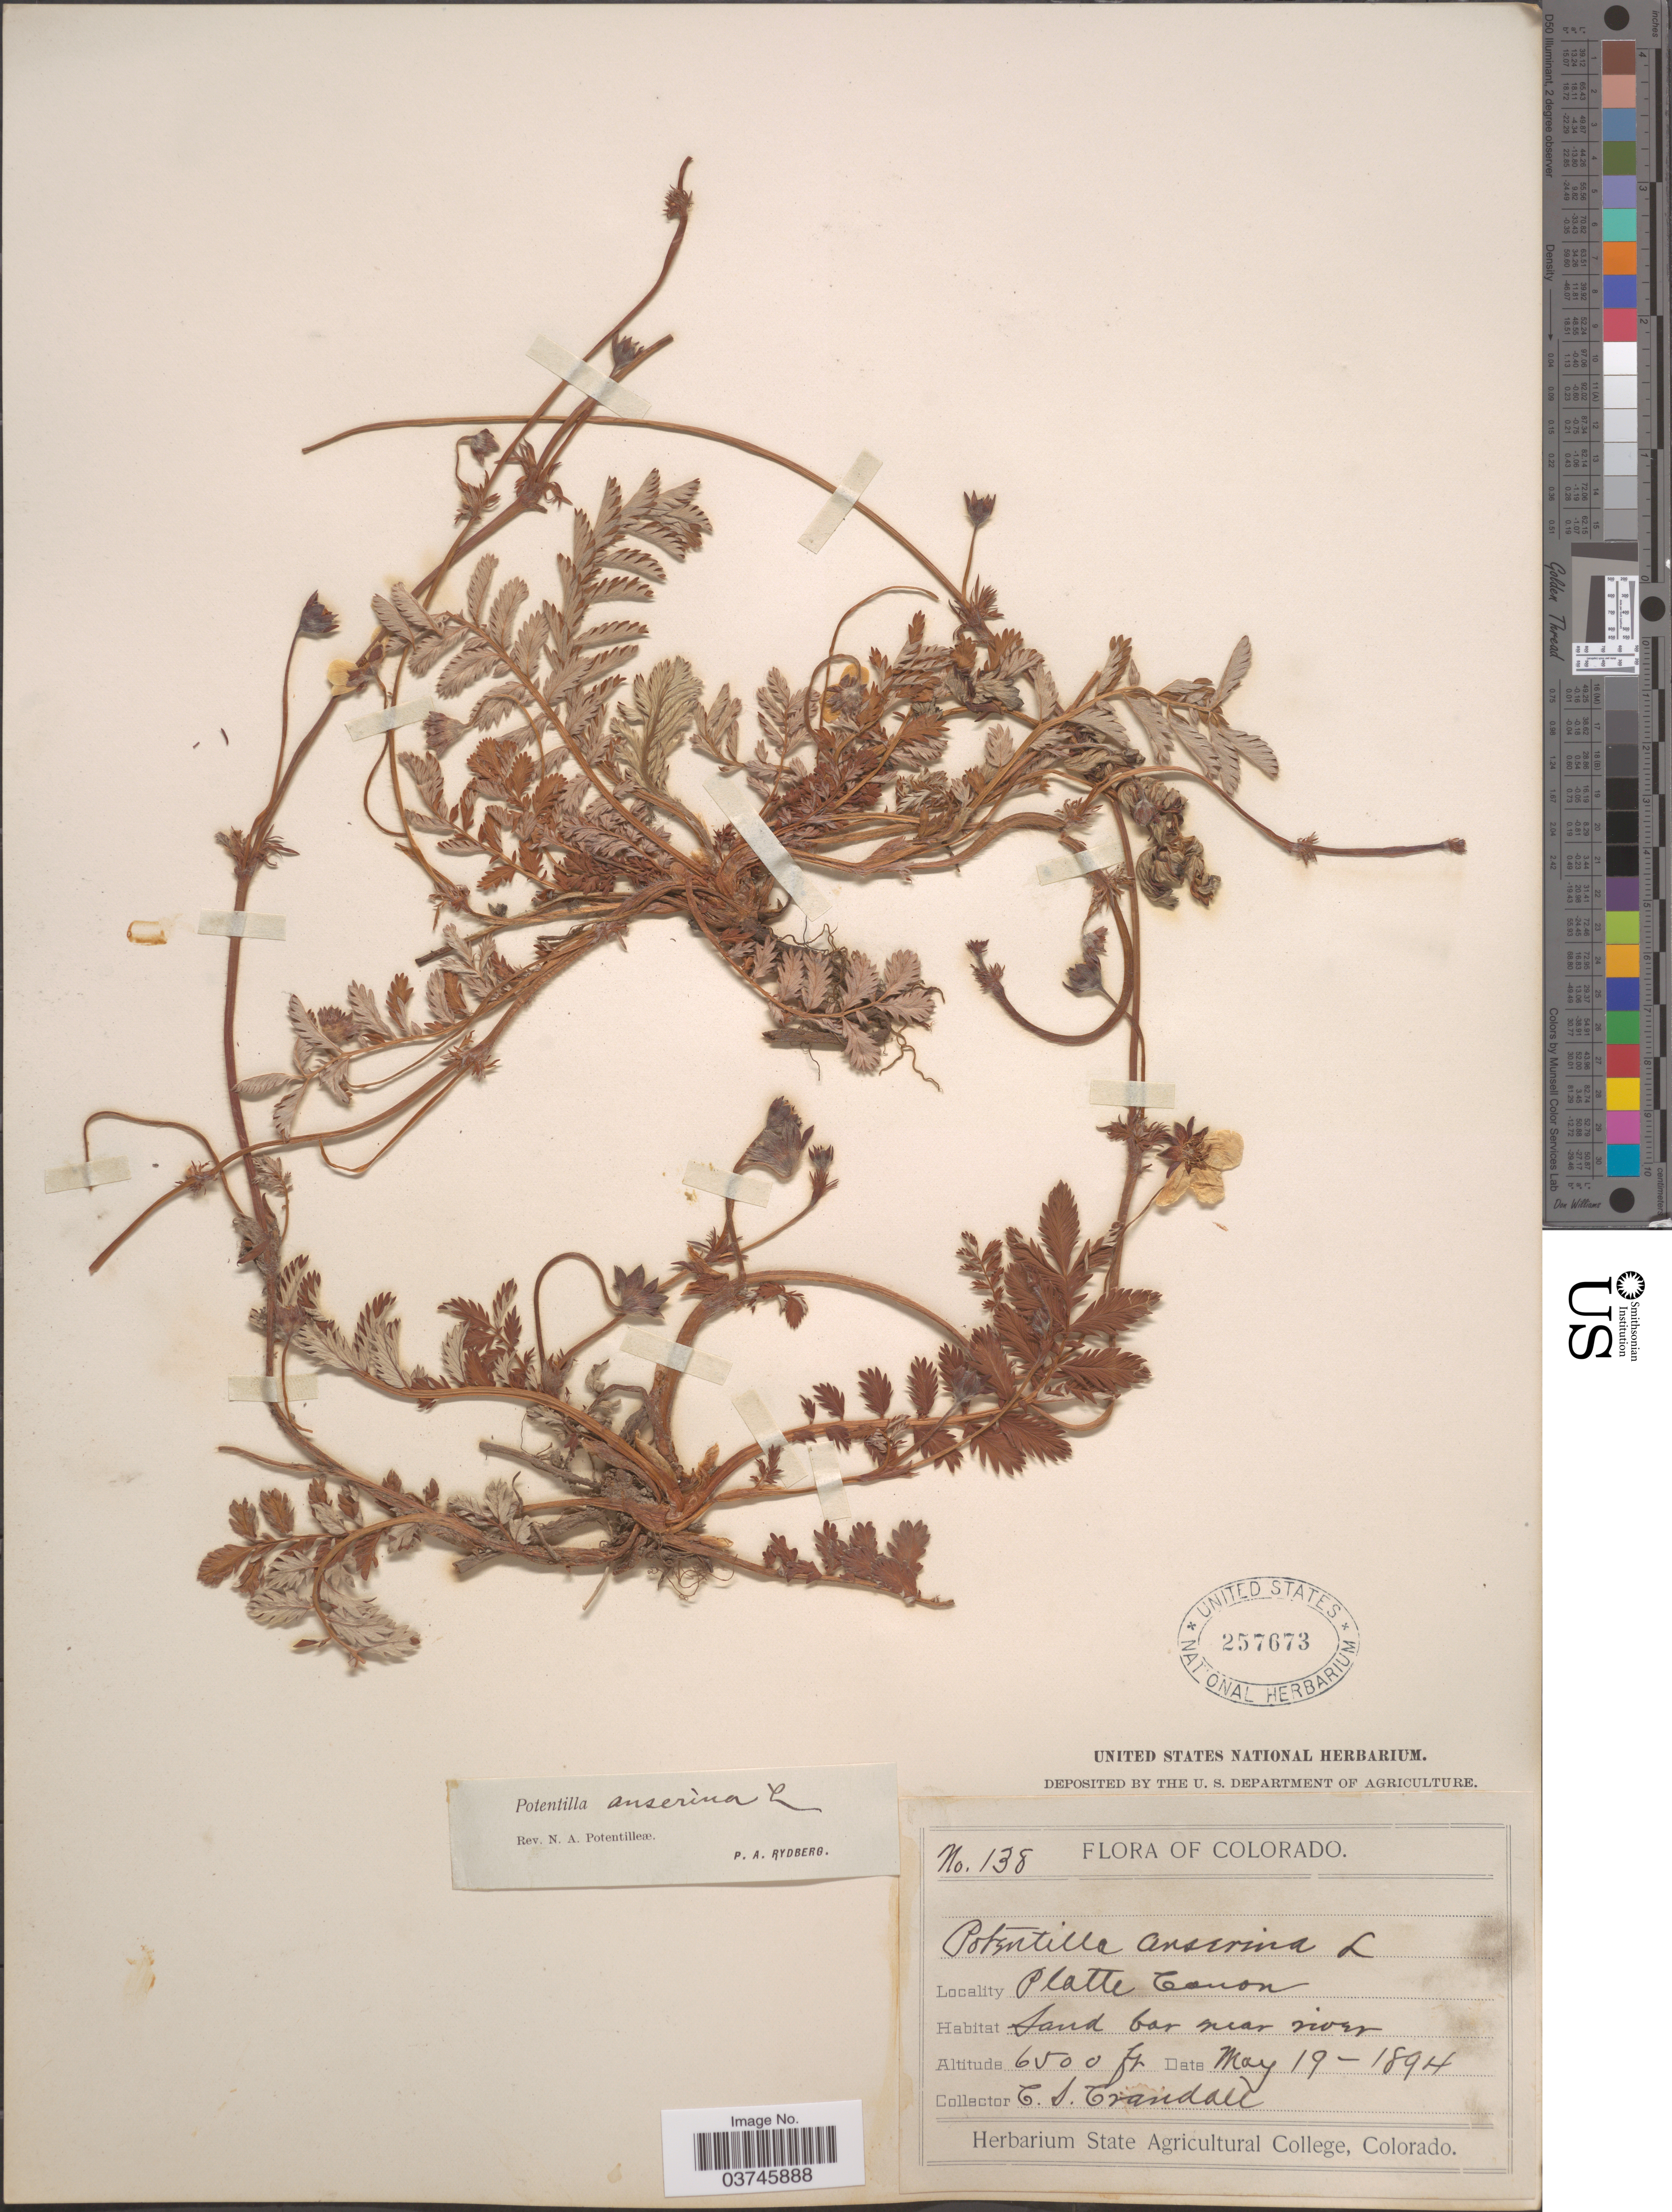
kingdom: Plantae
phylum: Tracheophyta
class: Magnoliopsida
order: Rosales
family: Rosaceae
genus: Argentina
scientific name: Argentina anserina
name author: (L.) Rydb.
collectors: C. Crandall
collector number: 138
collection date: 1894-05-19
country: United States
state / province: Colorado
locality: Platte Canon. Sand bar near river.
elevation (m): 1981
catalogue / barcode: US 257673